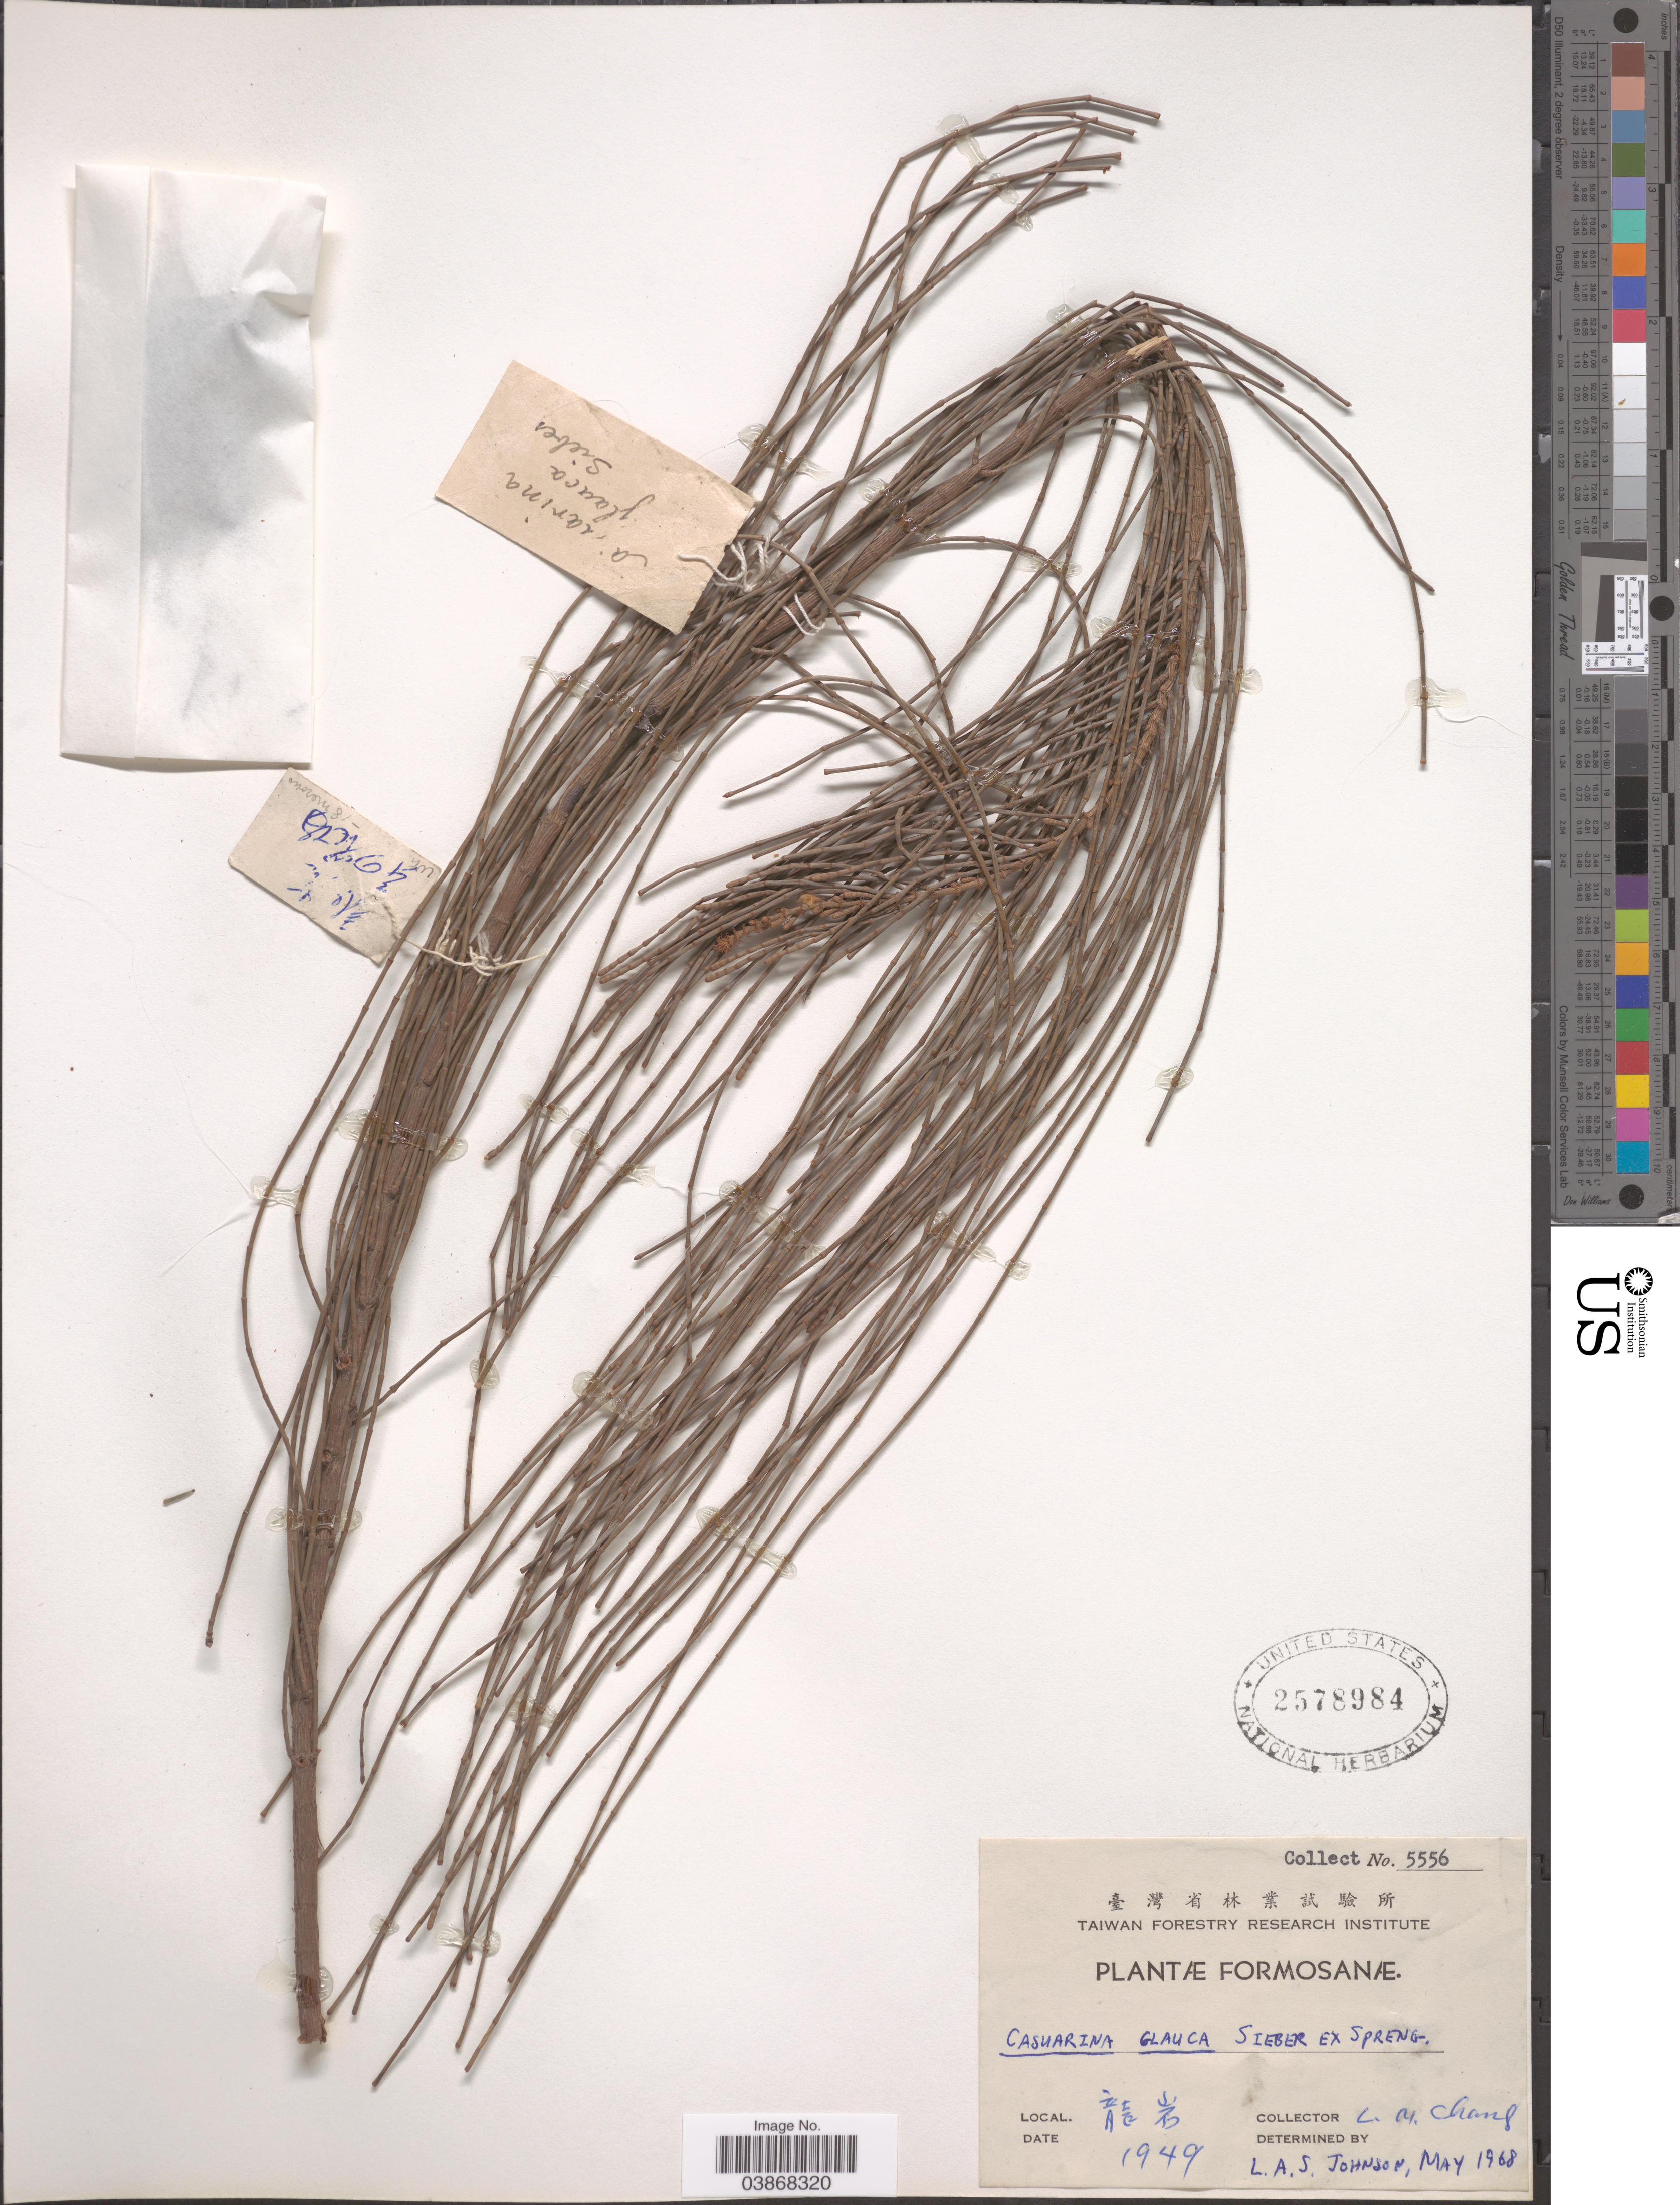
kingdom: Plantae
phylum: Tracheophyta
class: Magnoliopsida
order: Fagales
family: Casuarinaceae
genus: Casuarina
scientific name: Casuarina glauca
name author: Sieber ex Spreng.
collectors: L. Chang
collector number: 5556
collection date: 1949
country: Taiwan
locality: Formosanæ.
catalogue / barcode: US 2578984